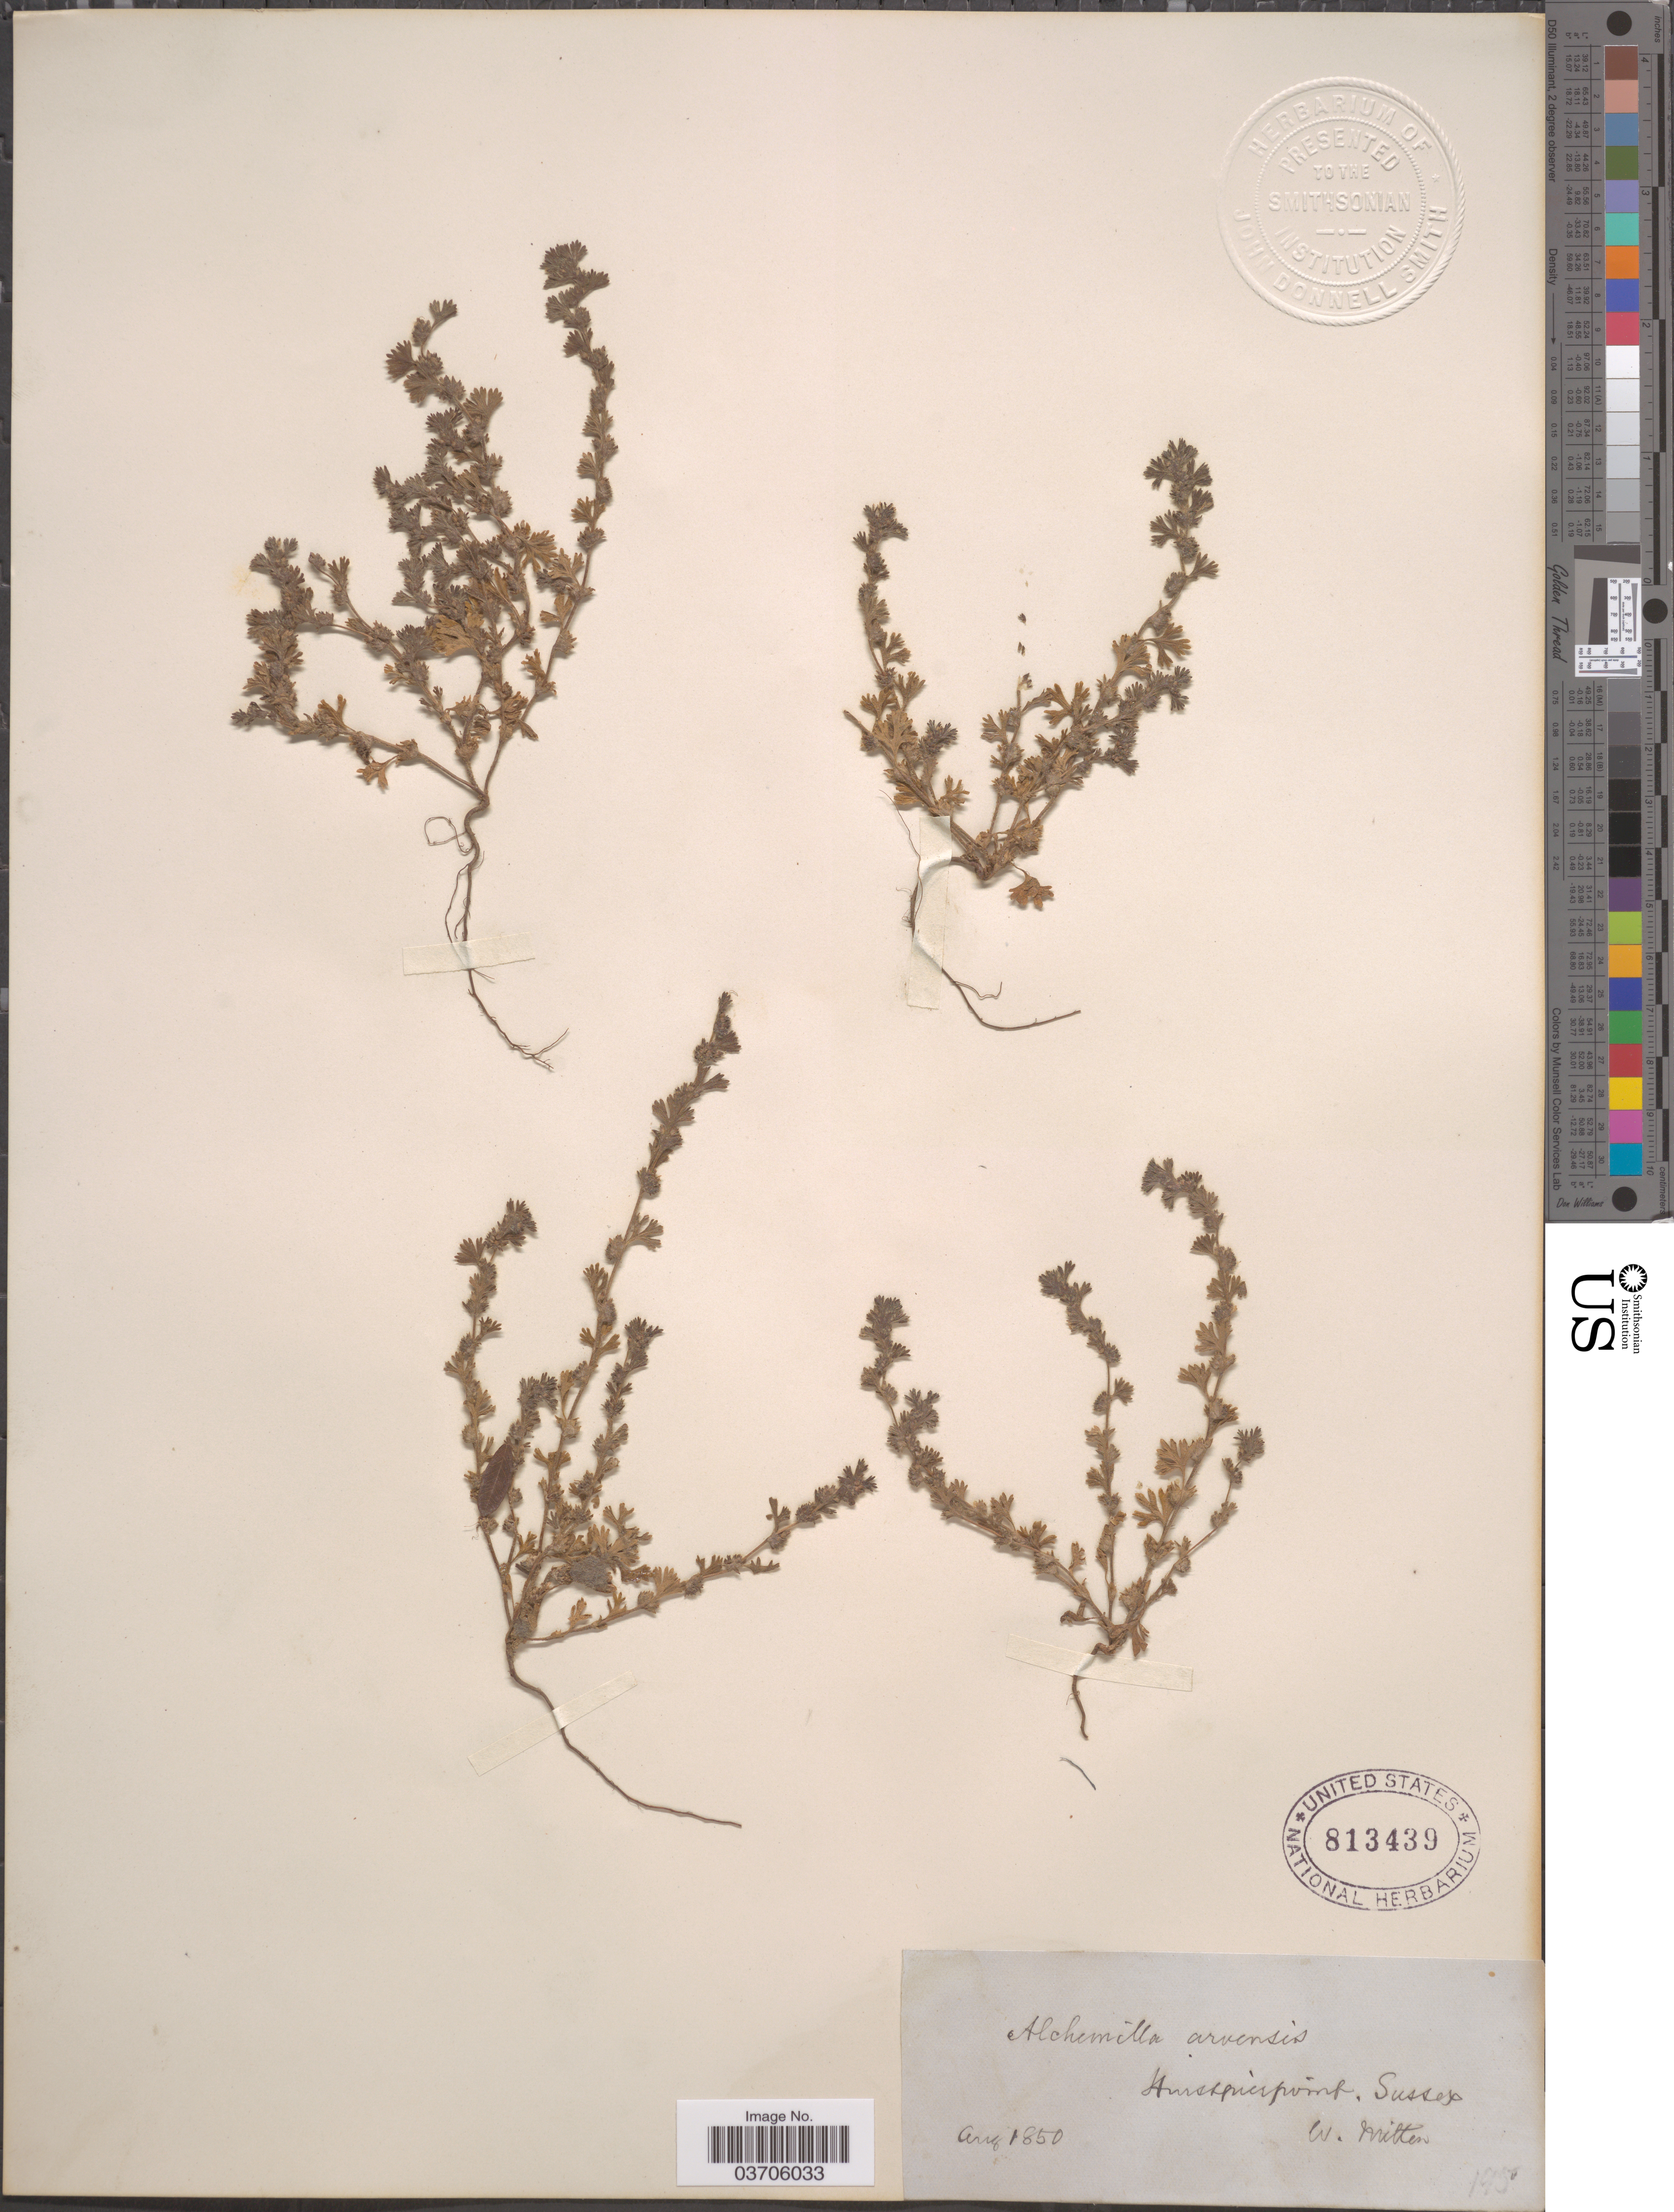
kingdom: Plantae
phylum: Tracheophyta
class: Magnoliopsida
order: Rosales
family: Rosaceae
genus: Aphanes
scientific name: Aphanes arvensis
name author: L.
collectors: W. Mitten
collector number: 195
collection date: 1850-08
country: United Kingdom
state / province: England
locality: Hurstpierpoint, Sussex.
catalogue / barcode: US 813439